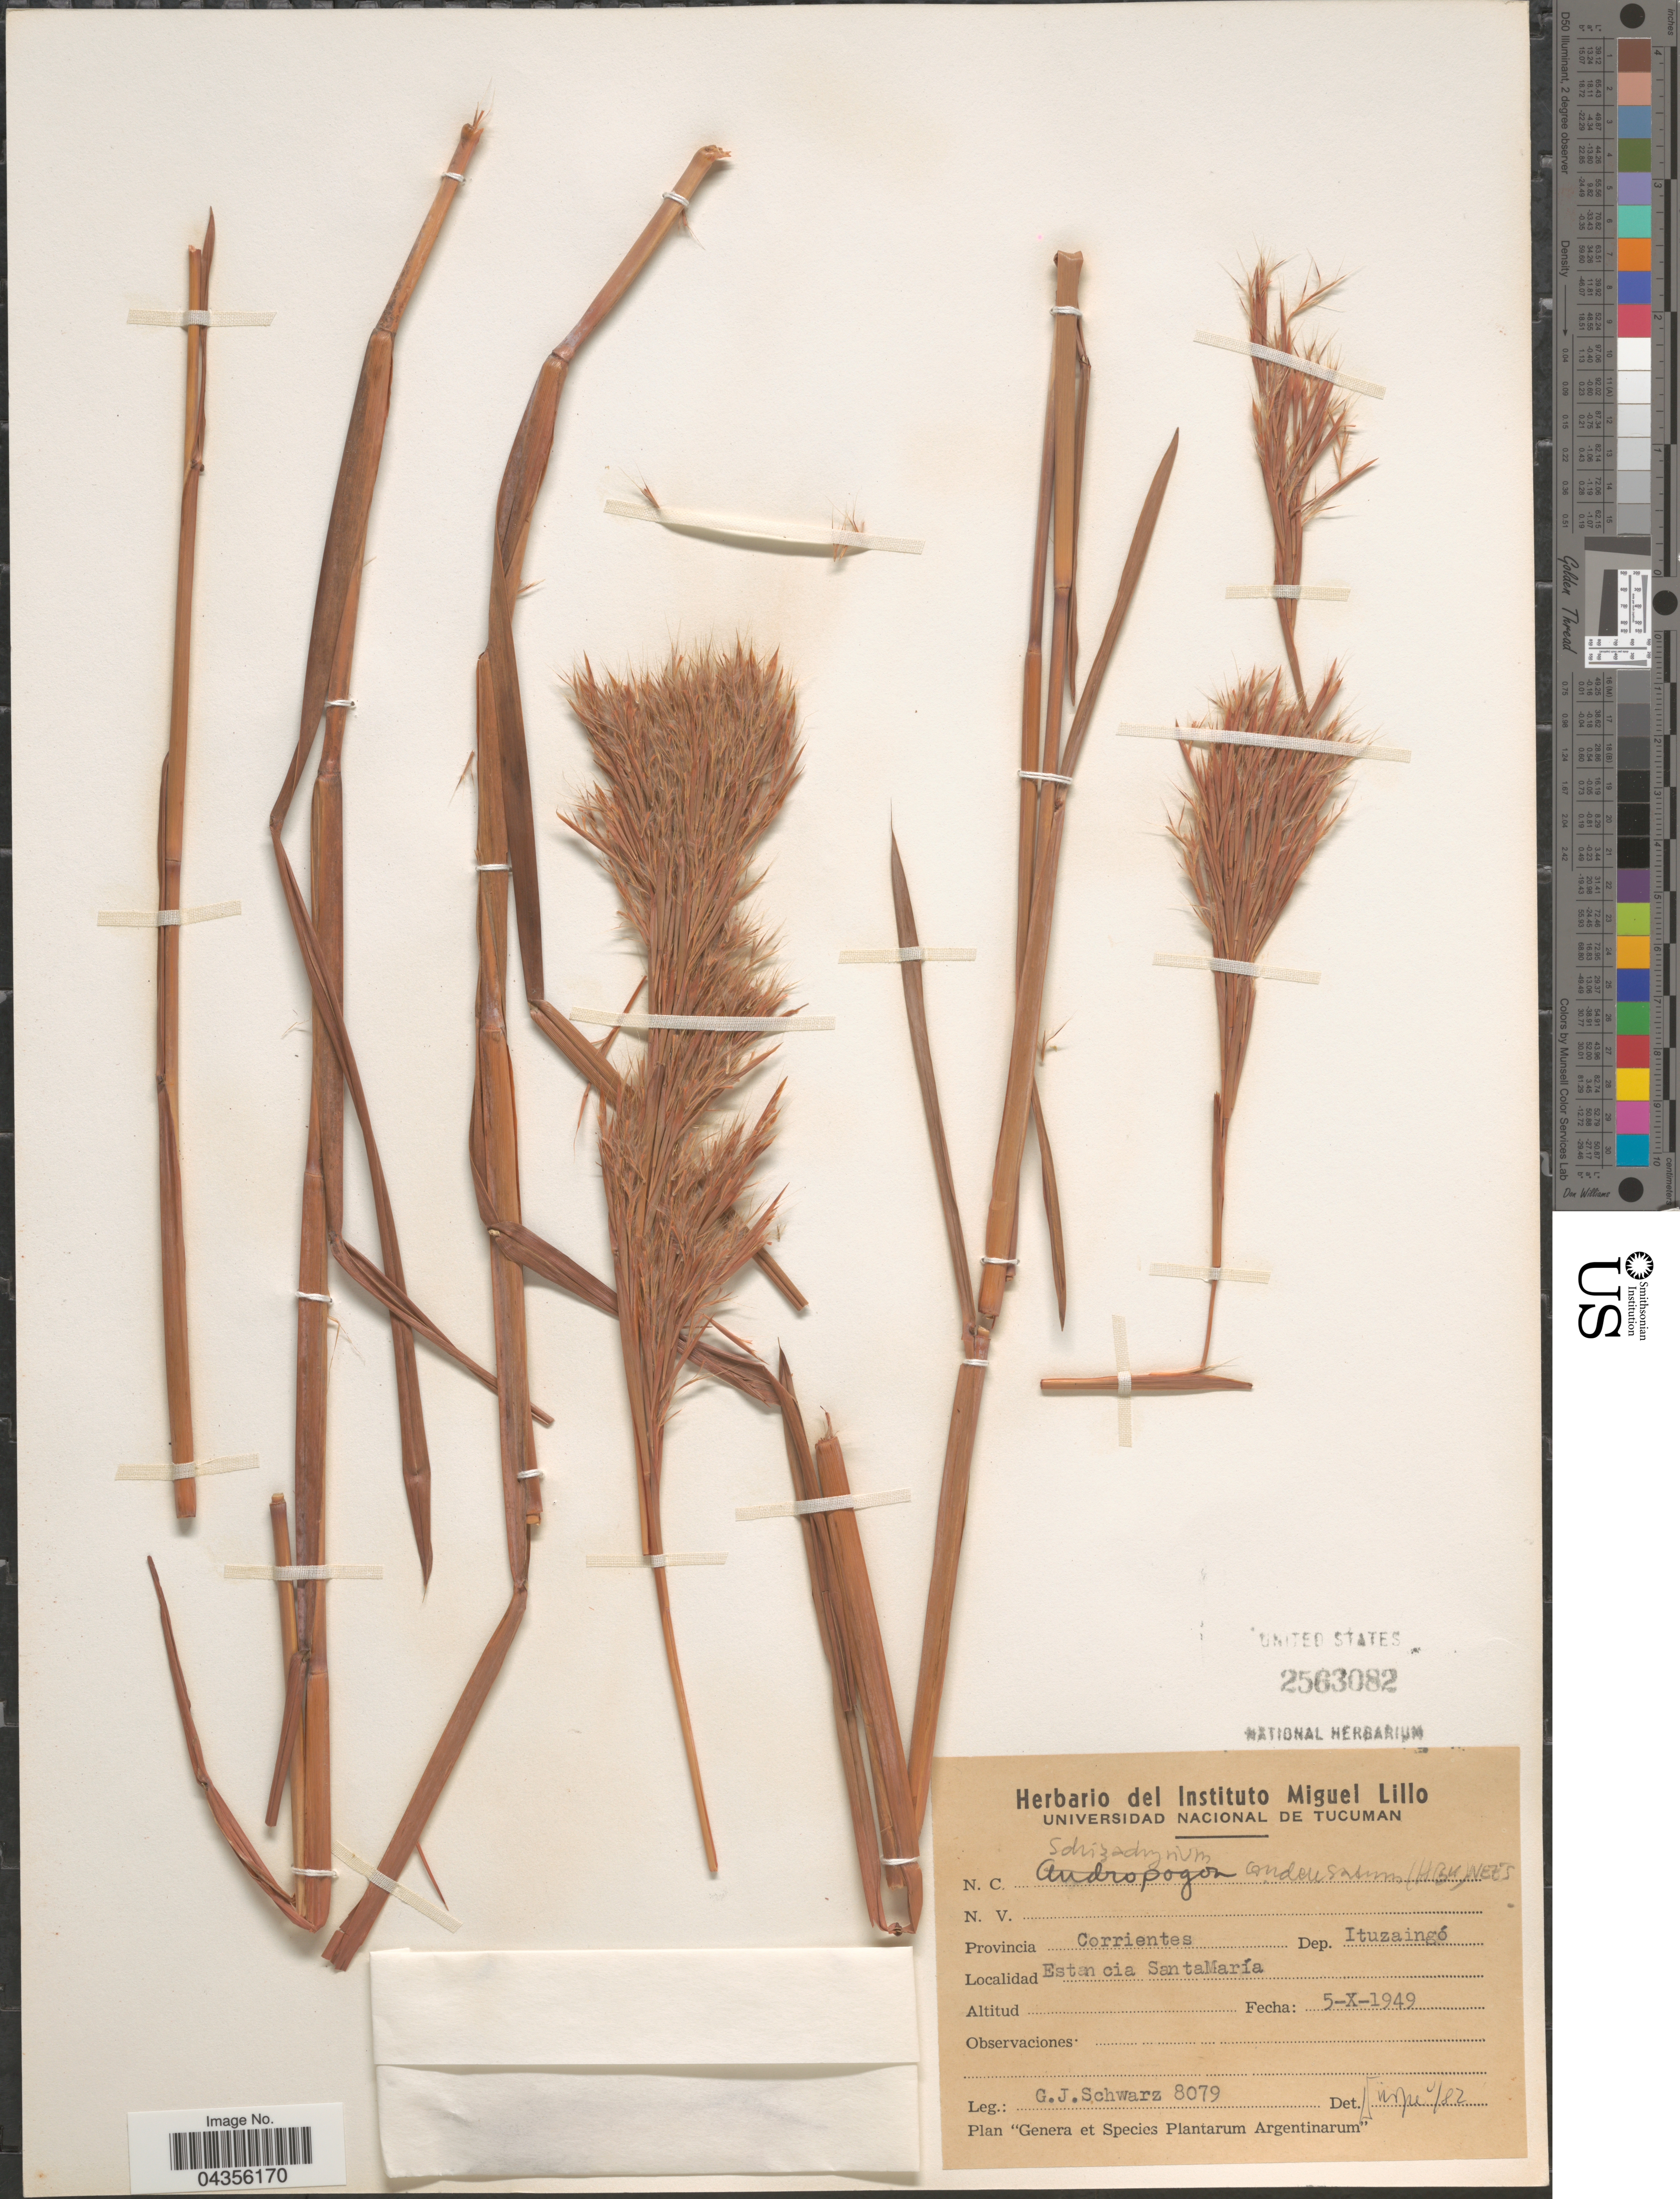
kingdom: Plantae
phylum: Tracheophyta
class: Liliopsida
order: Poales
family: Poaceae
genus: Schizachyrium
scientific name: Schizachyrium condensatum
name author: (Kunth) Nees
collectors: G. J. Schwarz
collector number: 8079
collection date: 1949-10-05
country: Argentina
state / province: Corrientes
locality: Dep. Ituzaingó. Estancia Santa María.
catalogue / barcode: US 2563082